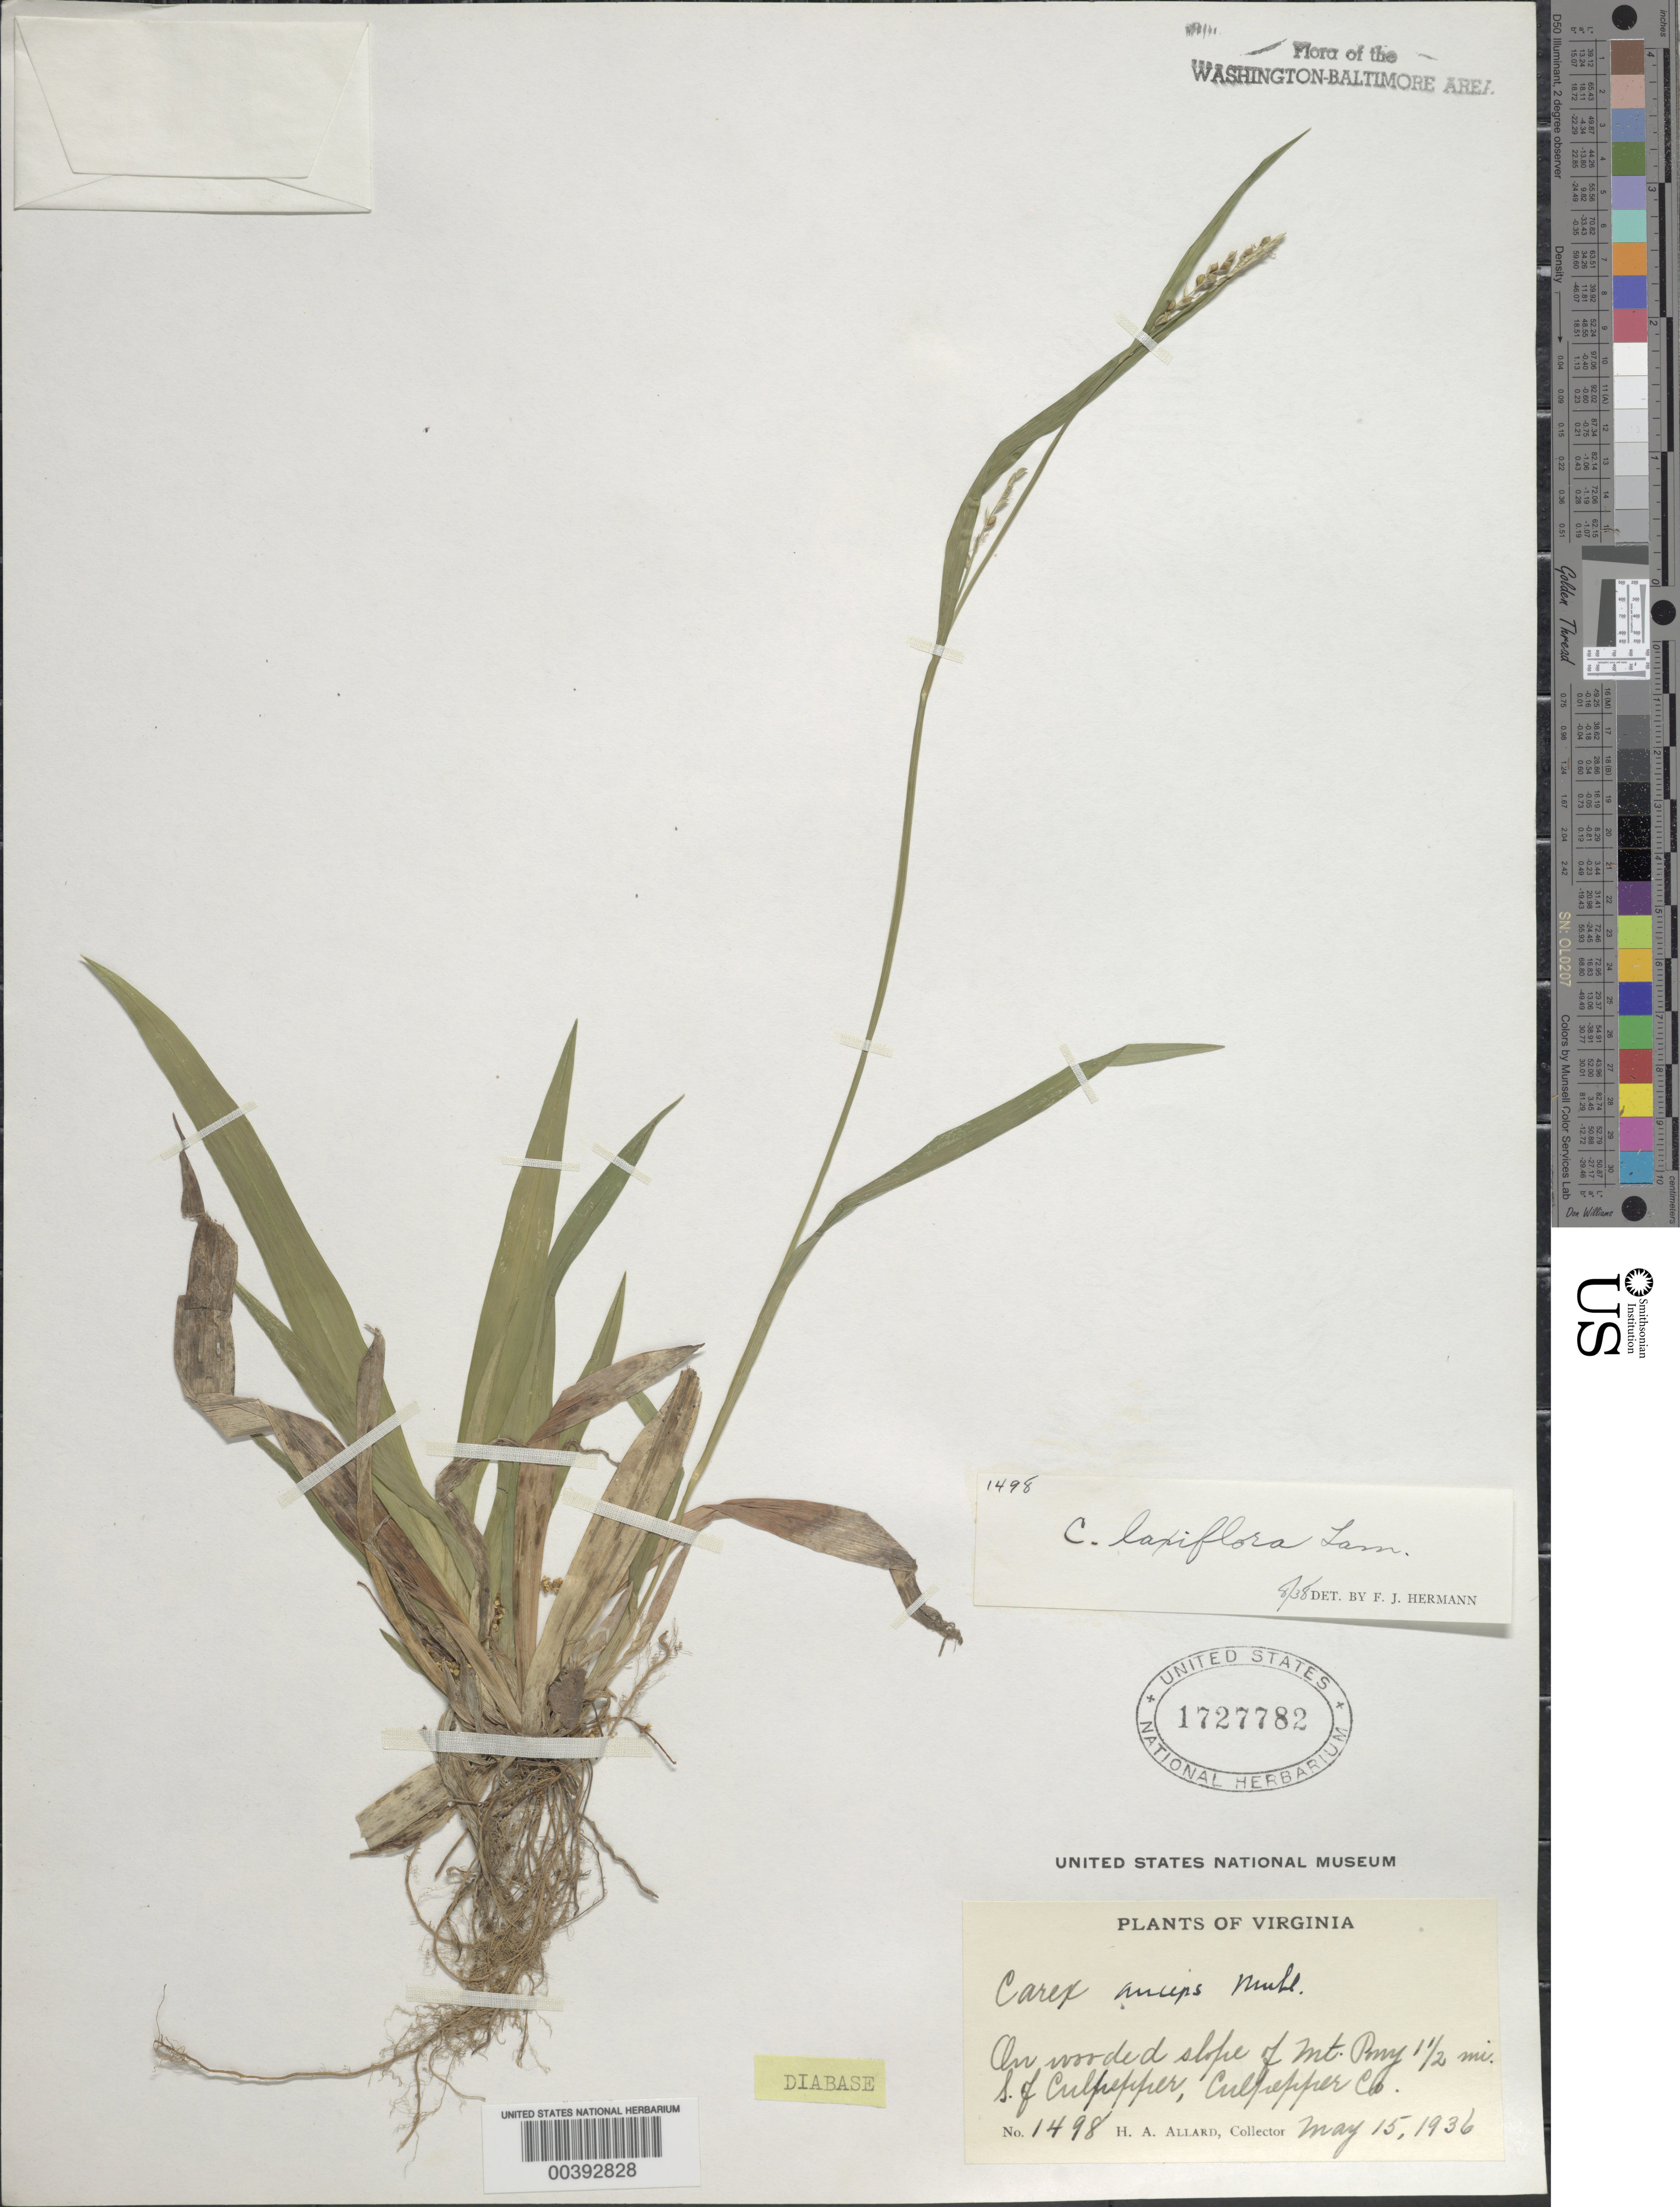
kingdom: Plantae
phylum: Tracheophyta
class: Liliopsida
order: Poales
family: Cyperaceae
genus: Carex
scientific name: Carex laxiflora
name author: Lam.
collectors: H. A. Allard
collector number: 1498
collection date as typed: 15 May 1936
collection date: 1936-05-15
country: United States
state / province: Virginia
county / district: Culpeper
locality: Mount Pony, S of Culpeper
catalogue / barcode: US 1727782